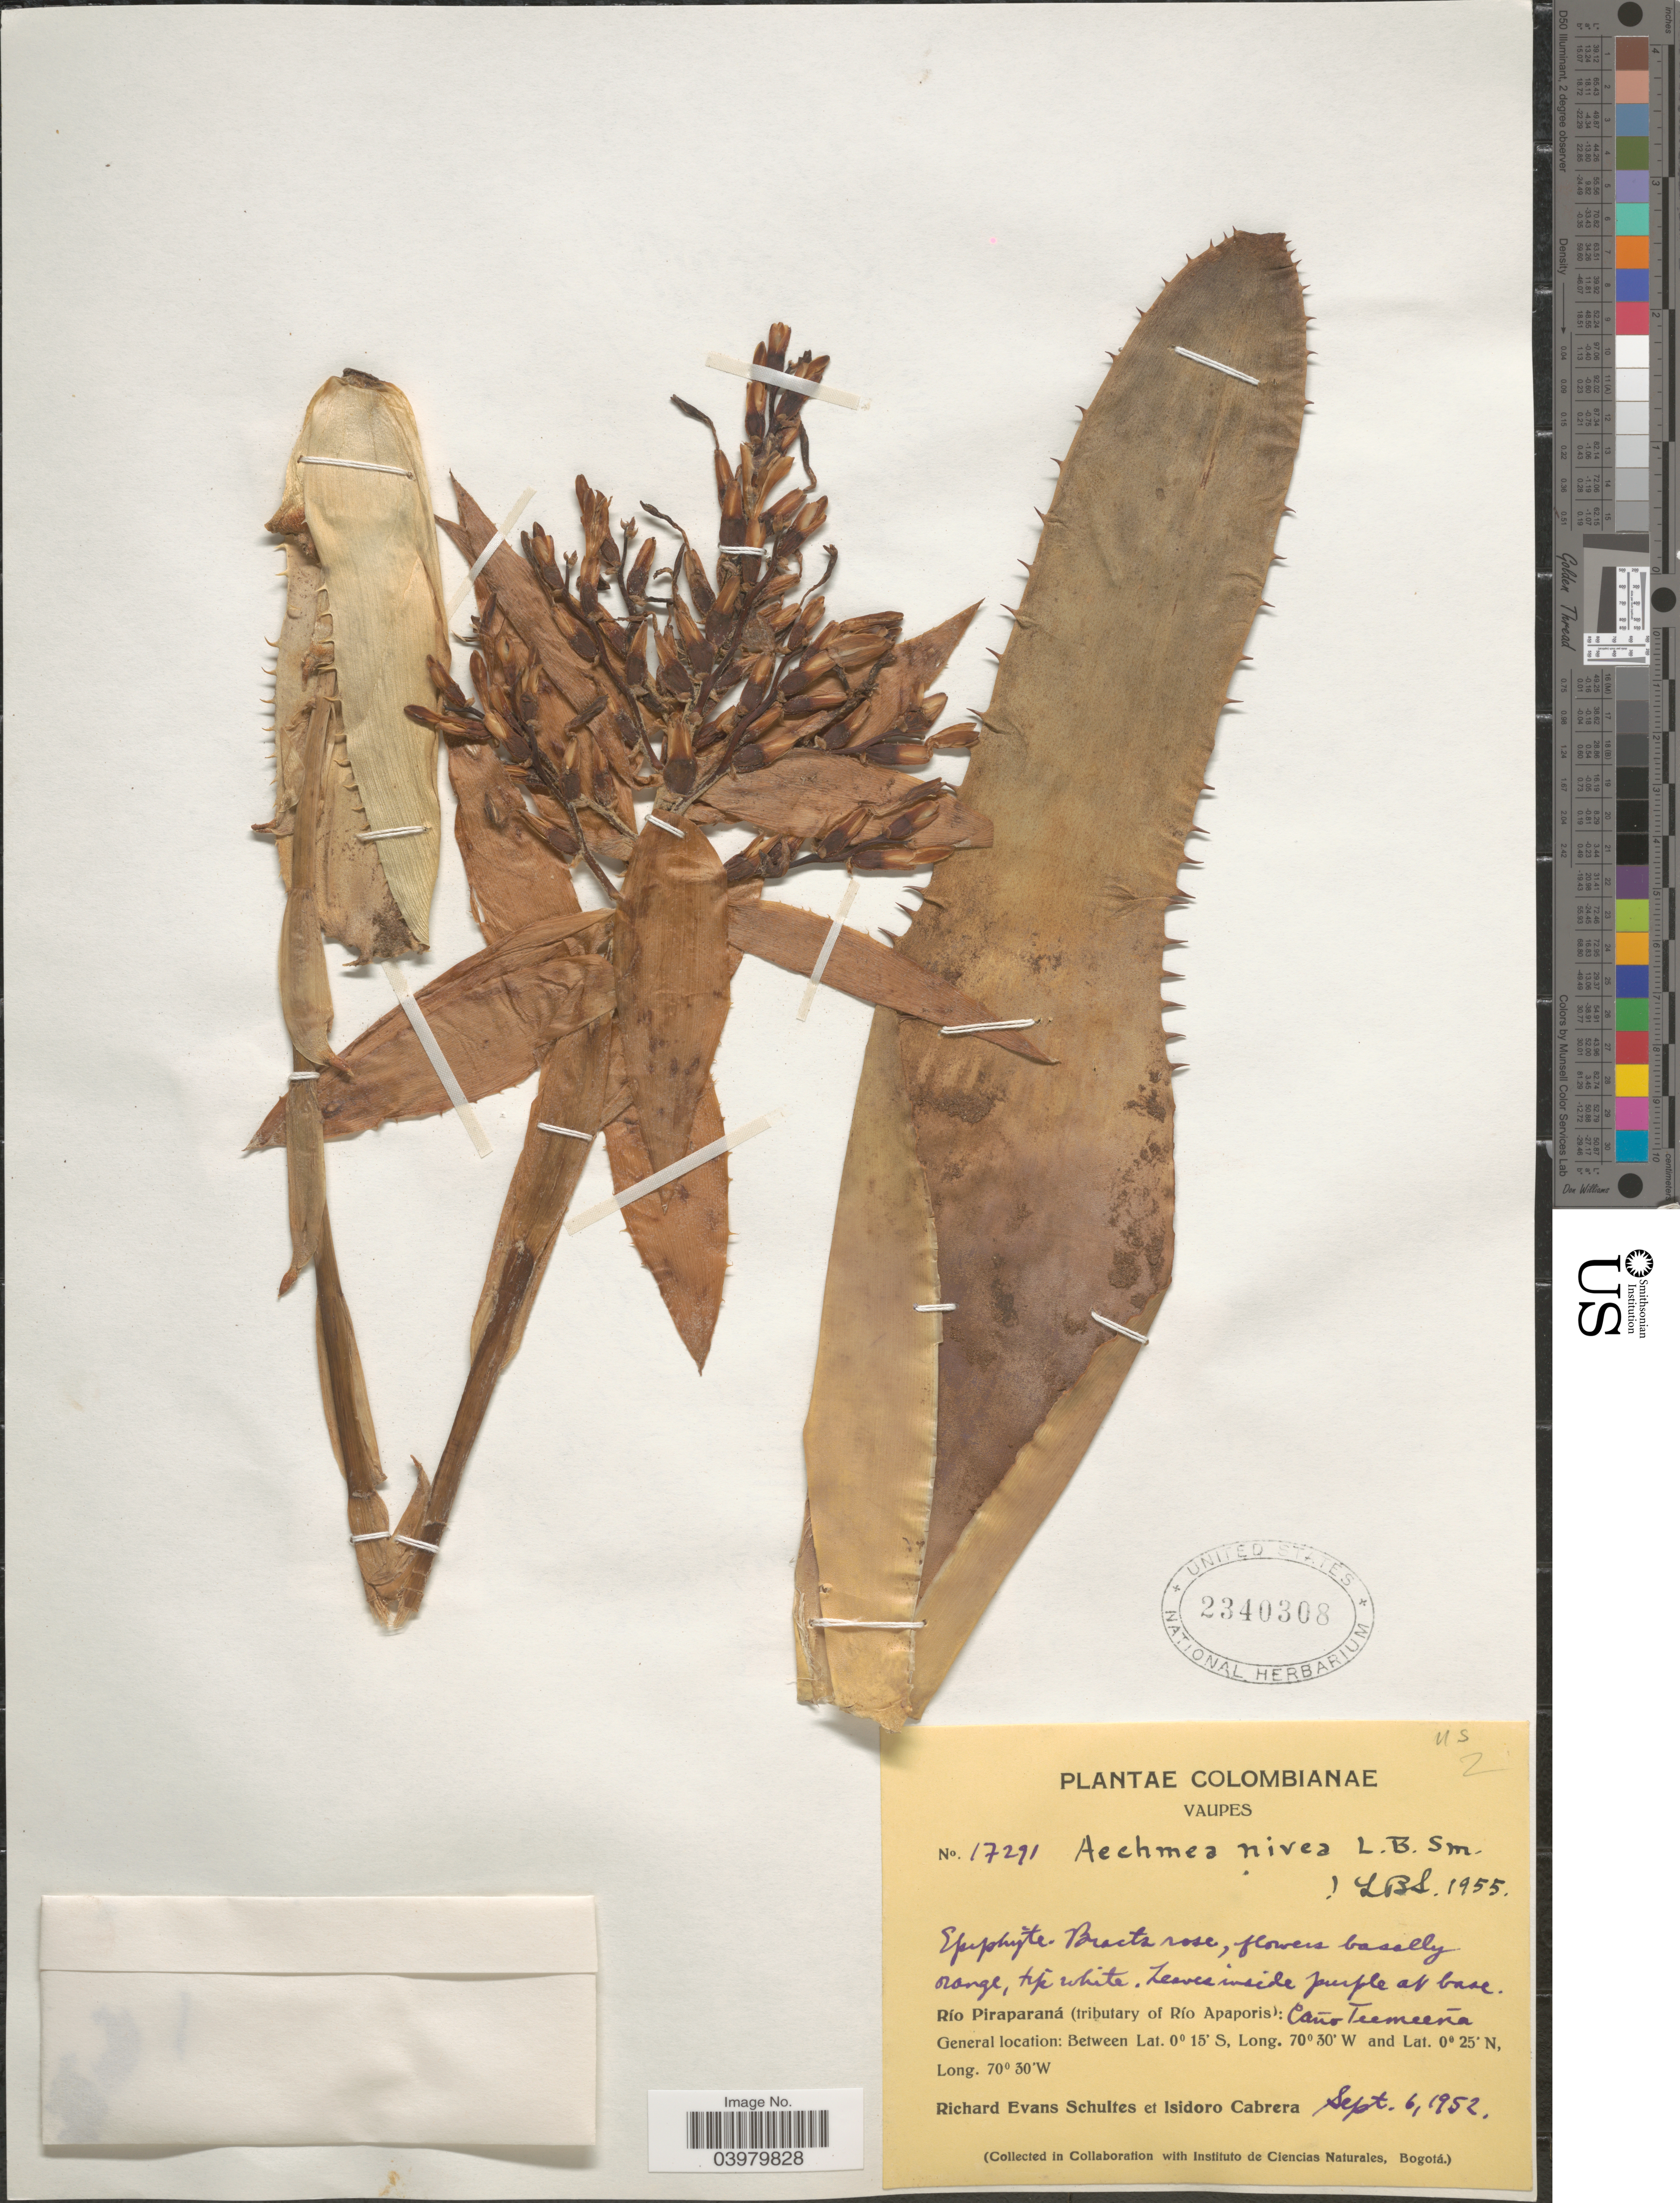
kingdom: Plantae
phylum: Tracheophyta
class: Liliopsida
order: Poales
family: Bromeliaceae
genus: Aechmea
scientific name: Aechmea nivea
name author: L.B. Sm.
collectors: R. E. Schultes & I. Cabrera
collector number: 17291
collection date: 1952-09-06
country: Colombia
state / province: Vaupés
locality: Río Piraparaná (tributary of Río Apaporis): Caño Teemeeña.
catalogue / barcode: US 2340308